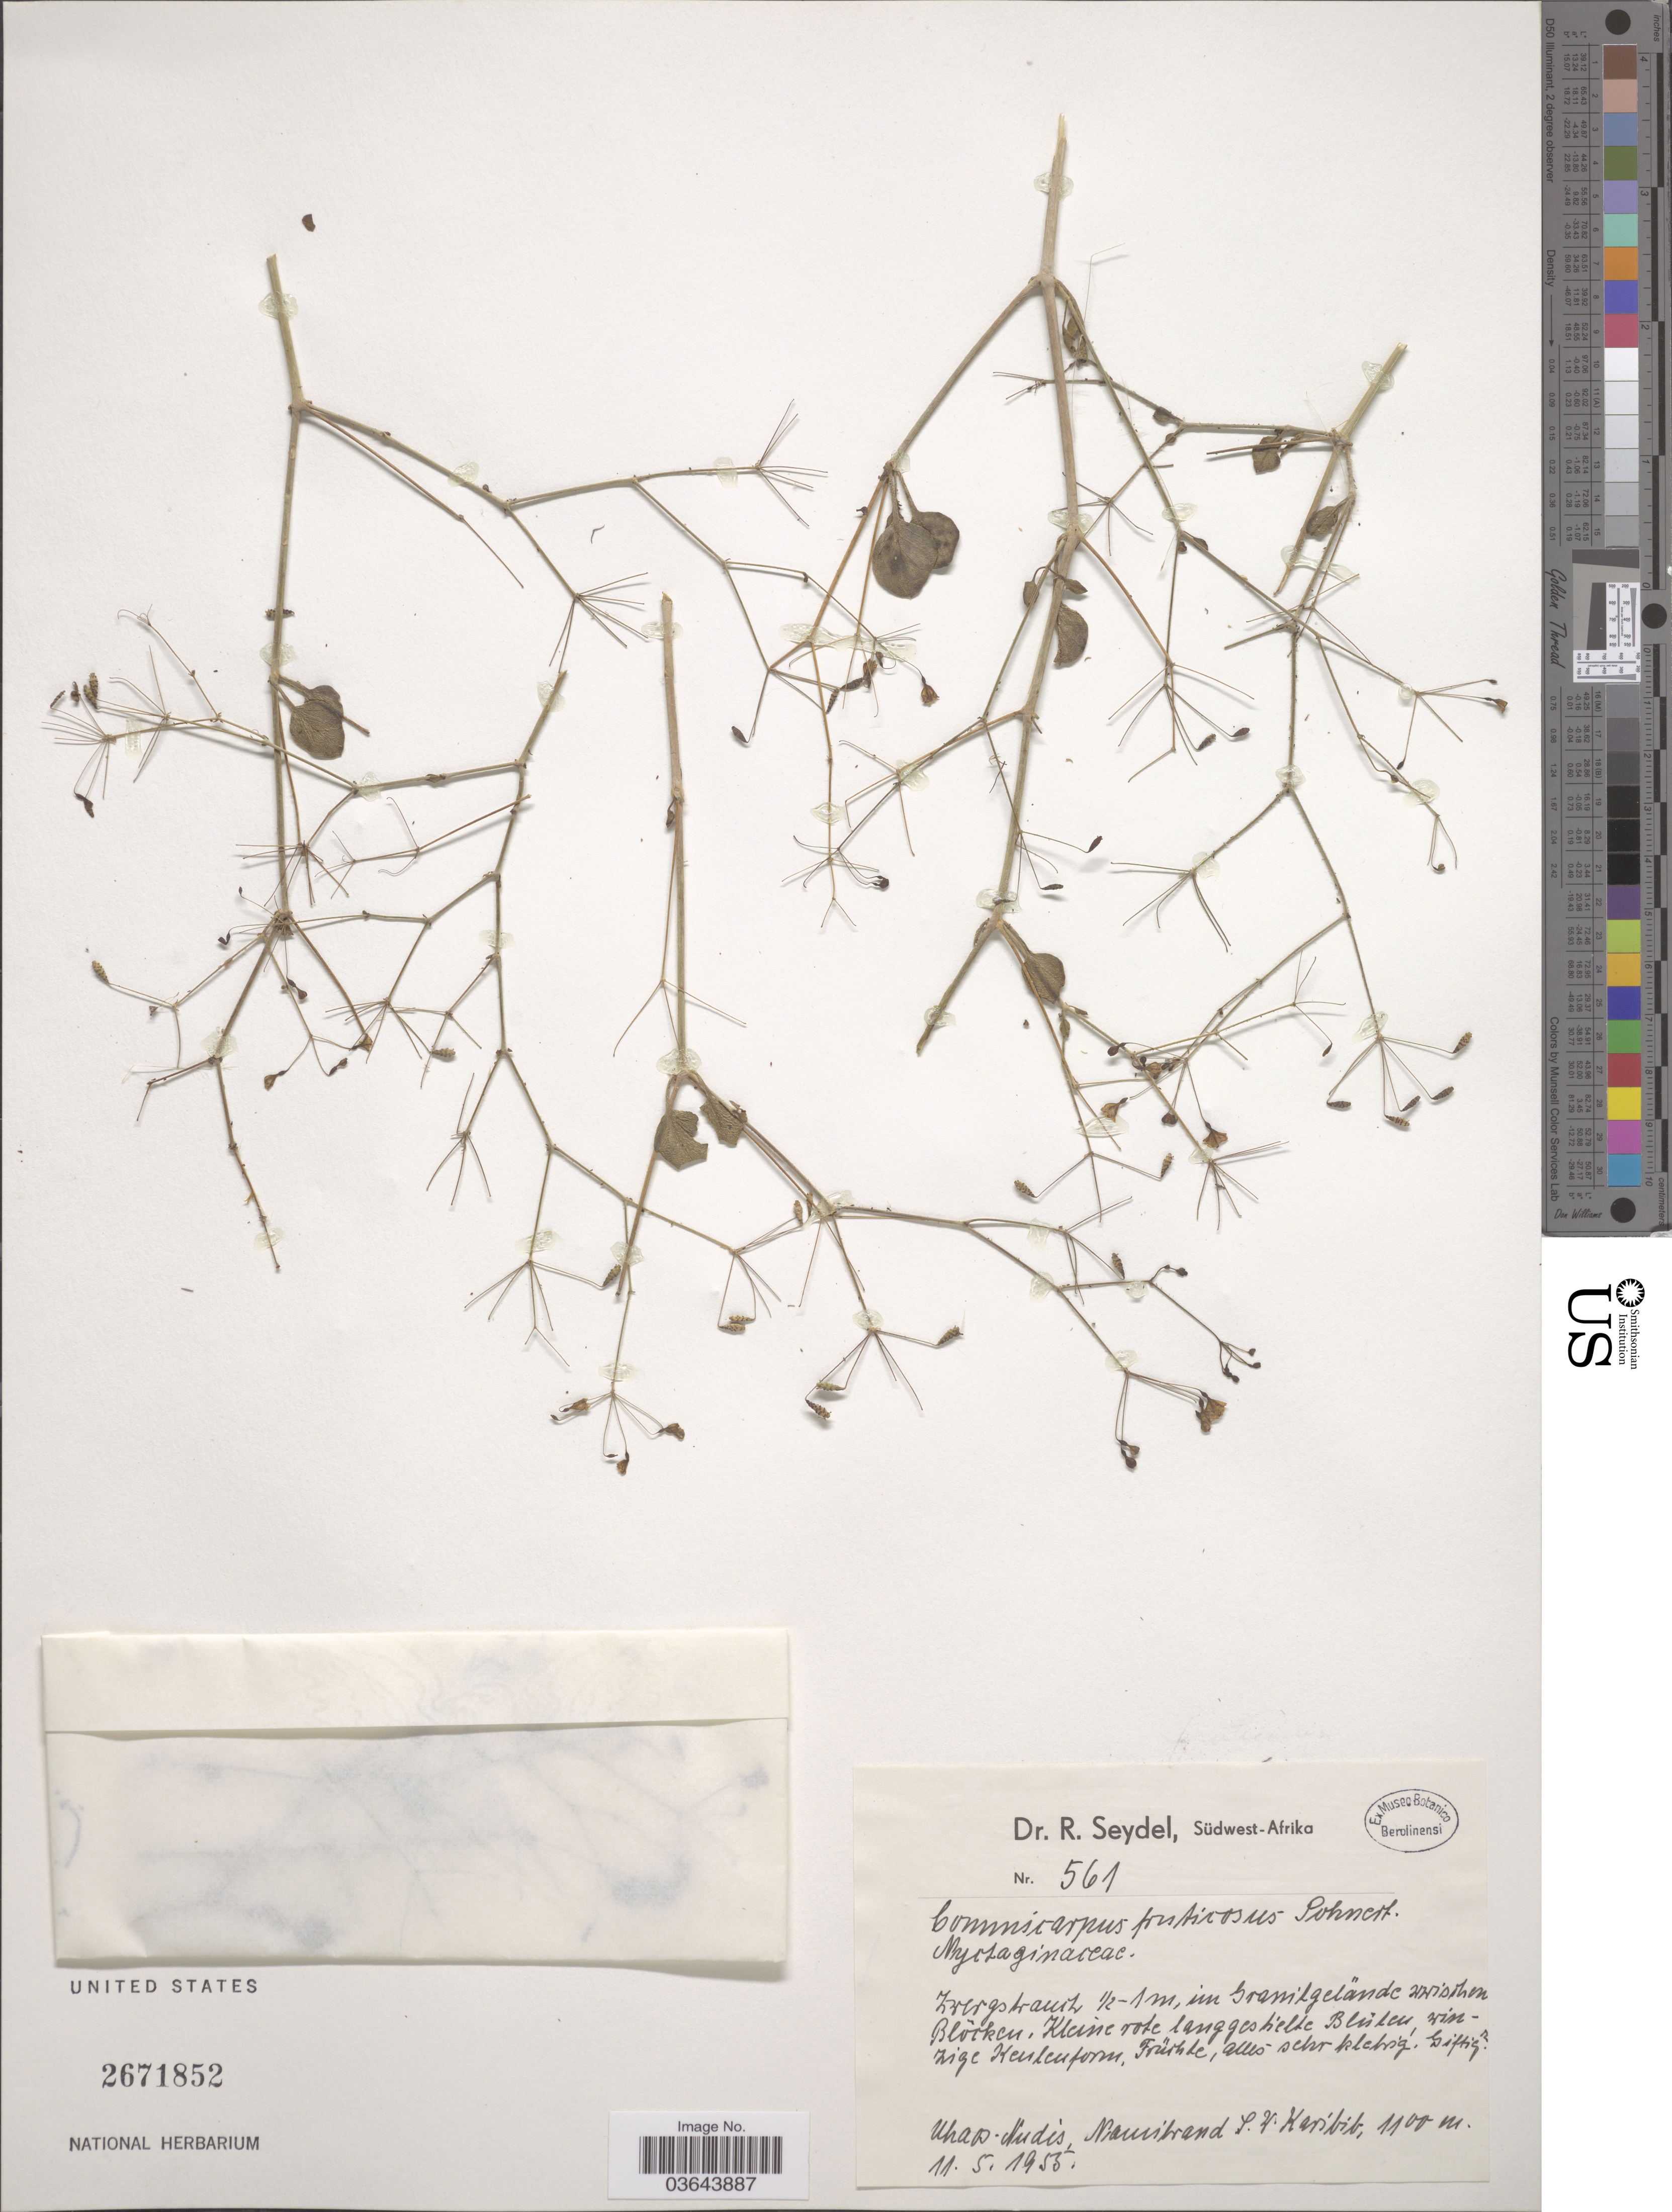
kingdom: Plantae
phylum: Tracheophyta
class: Magnoliopsida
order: Caryophyllales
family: Nyctaginaceae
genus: Boerhavia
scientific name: Boerhavia fruticosa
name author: Dalzell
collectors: R. Seydel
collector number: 561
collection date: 1955-05-11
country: Namibia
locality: Südwest-Afrika. Khaos-Nudis, Namibrand S. W. Karibib.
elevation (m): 1100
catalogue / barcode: US 2671852